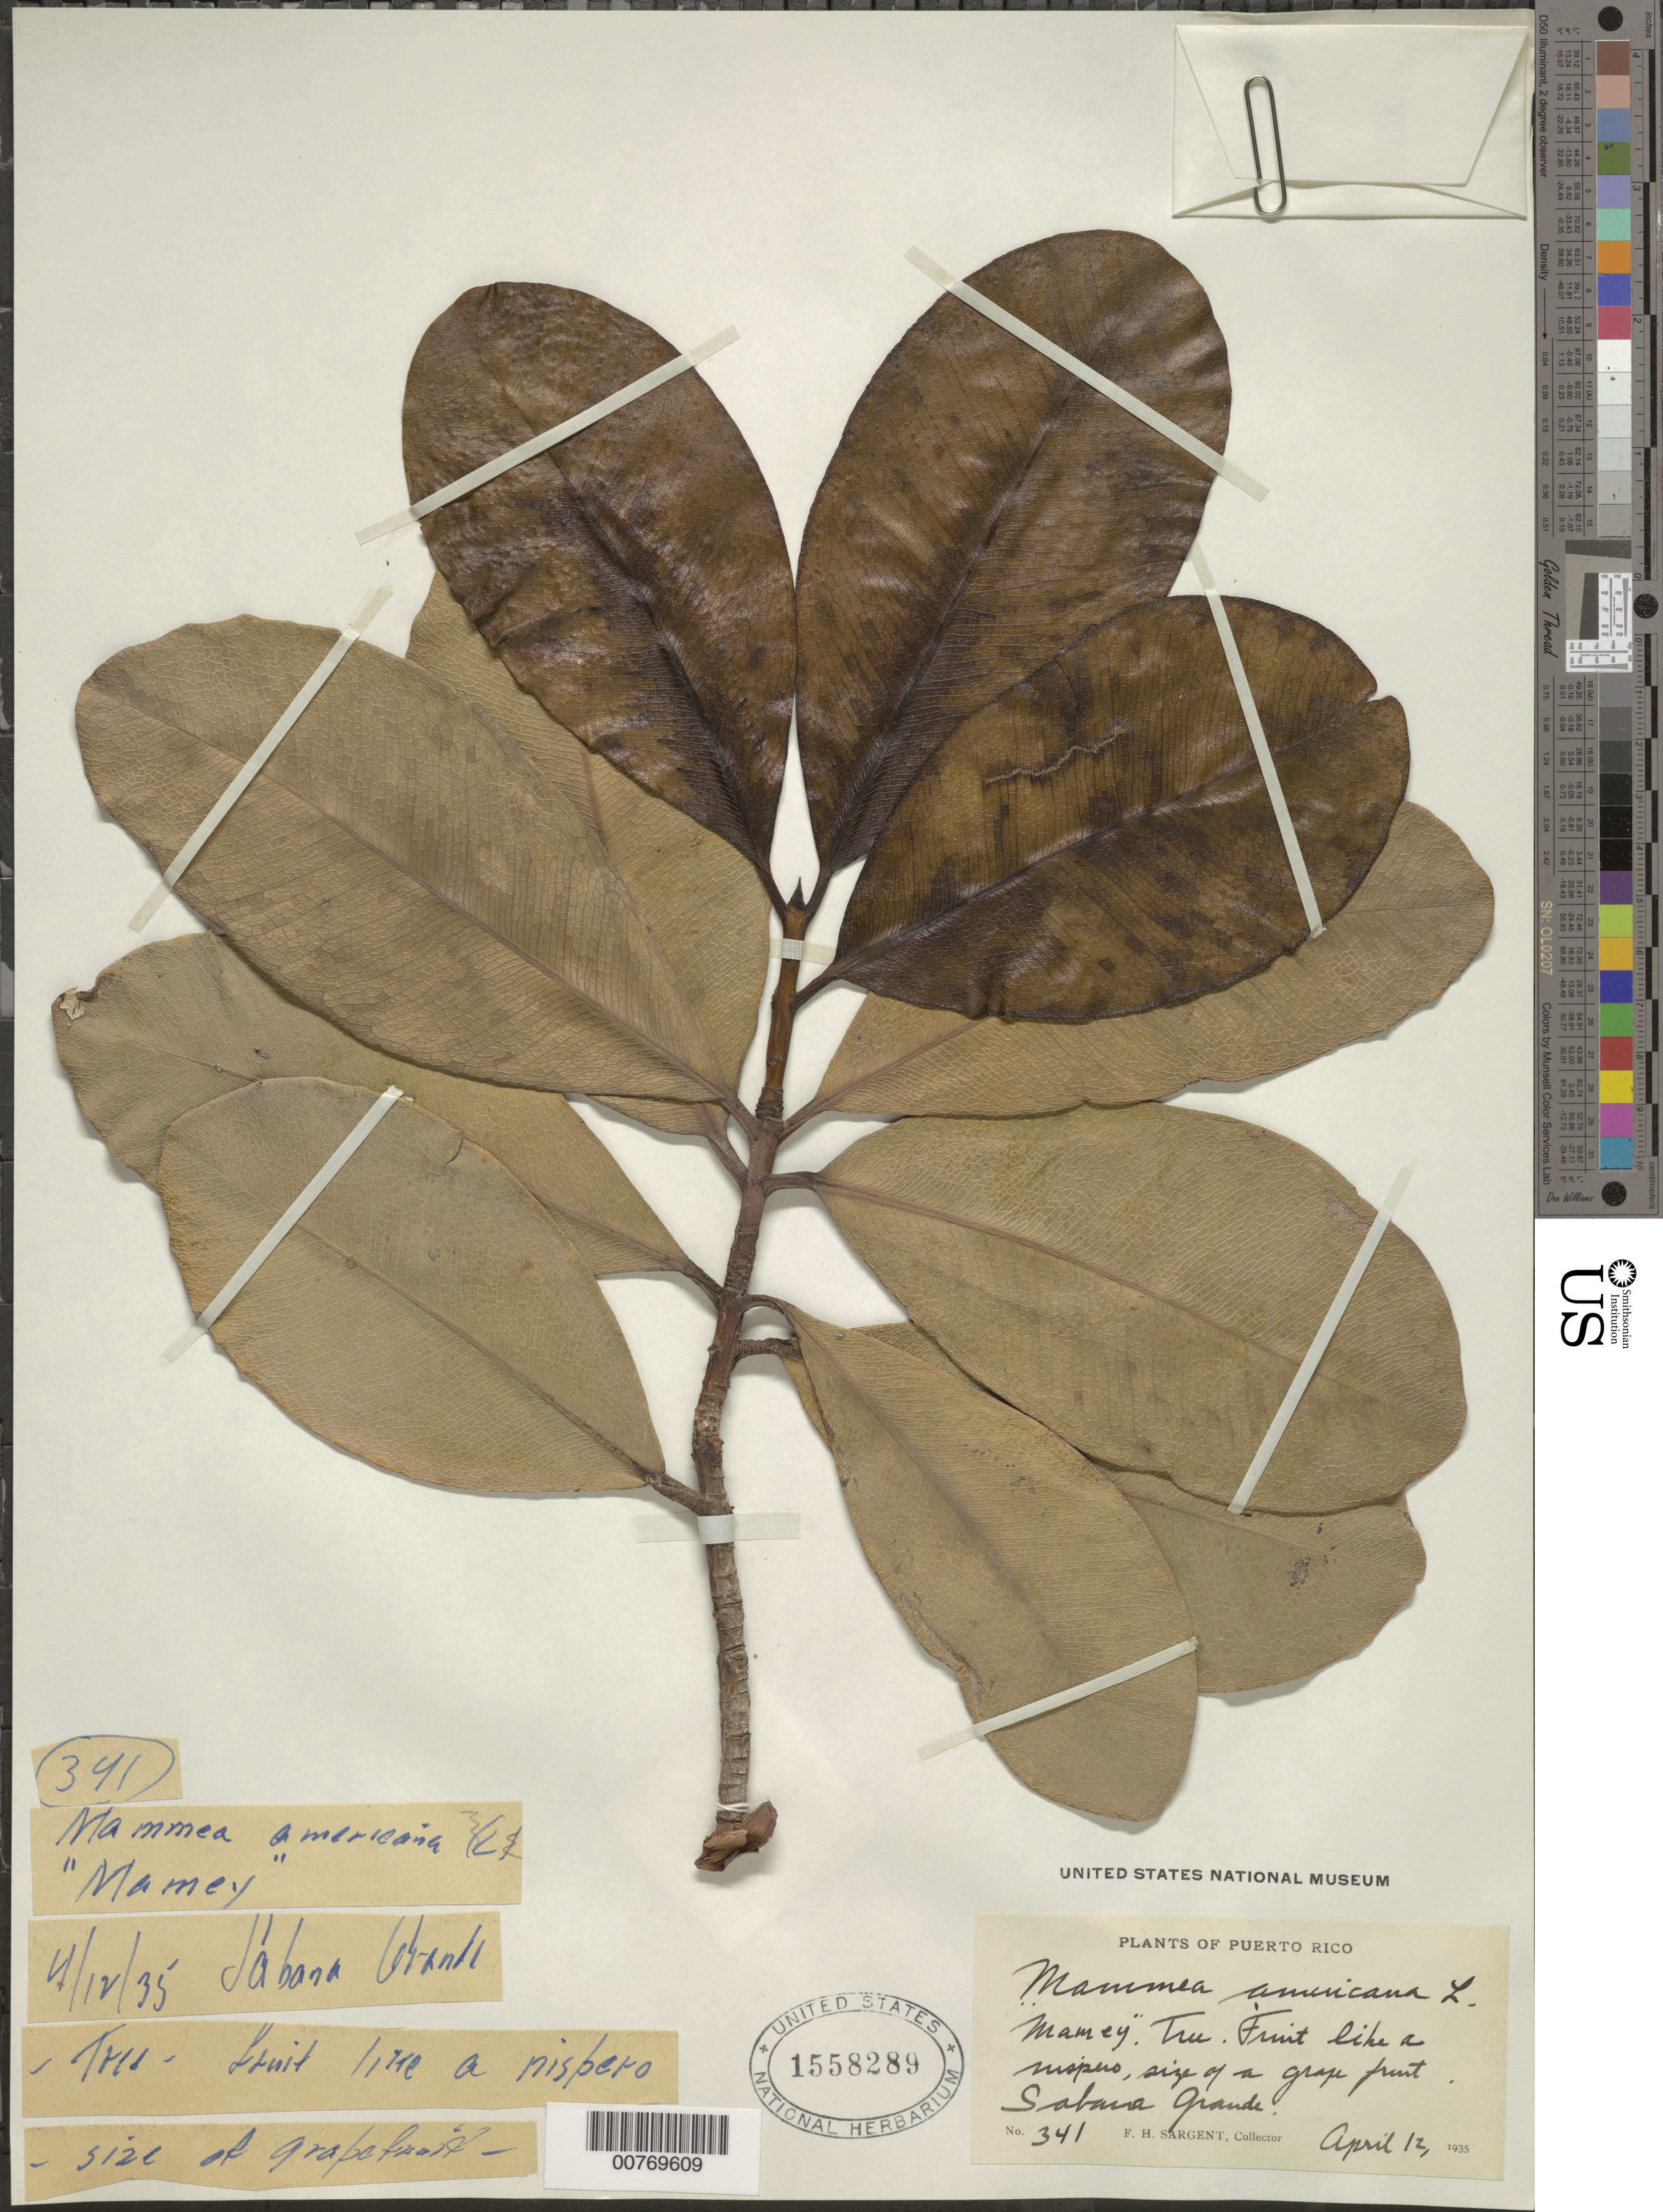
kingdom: Plantae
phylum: Tracheophyta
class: Magnoliopsida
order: Malpighiales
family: Calophyllaceae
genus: Mammea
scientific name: Mammea americana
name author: L.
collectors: F. H. Sargent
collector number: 341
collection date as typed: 12 Apr 1935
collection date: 1935-04-12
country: Puerto Rico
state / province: Sabana Grande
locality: Sábana Grande.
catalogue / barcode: US 1558289